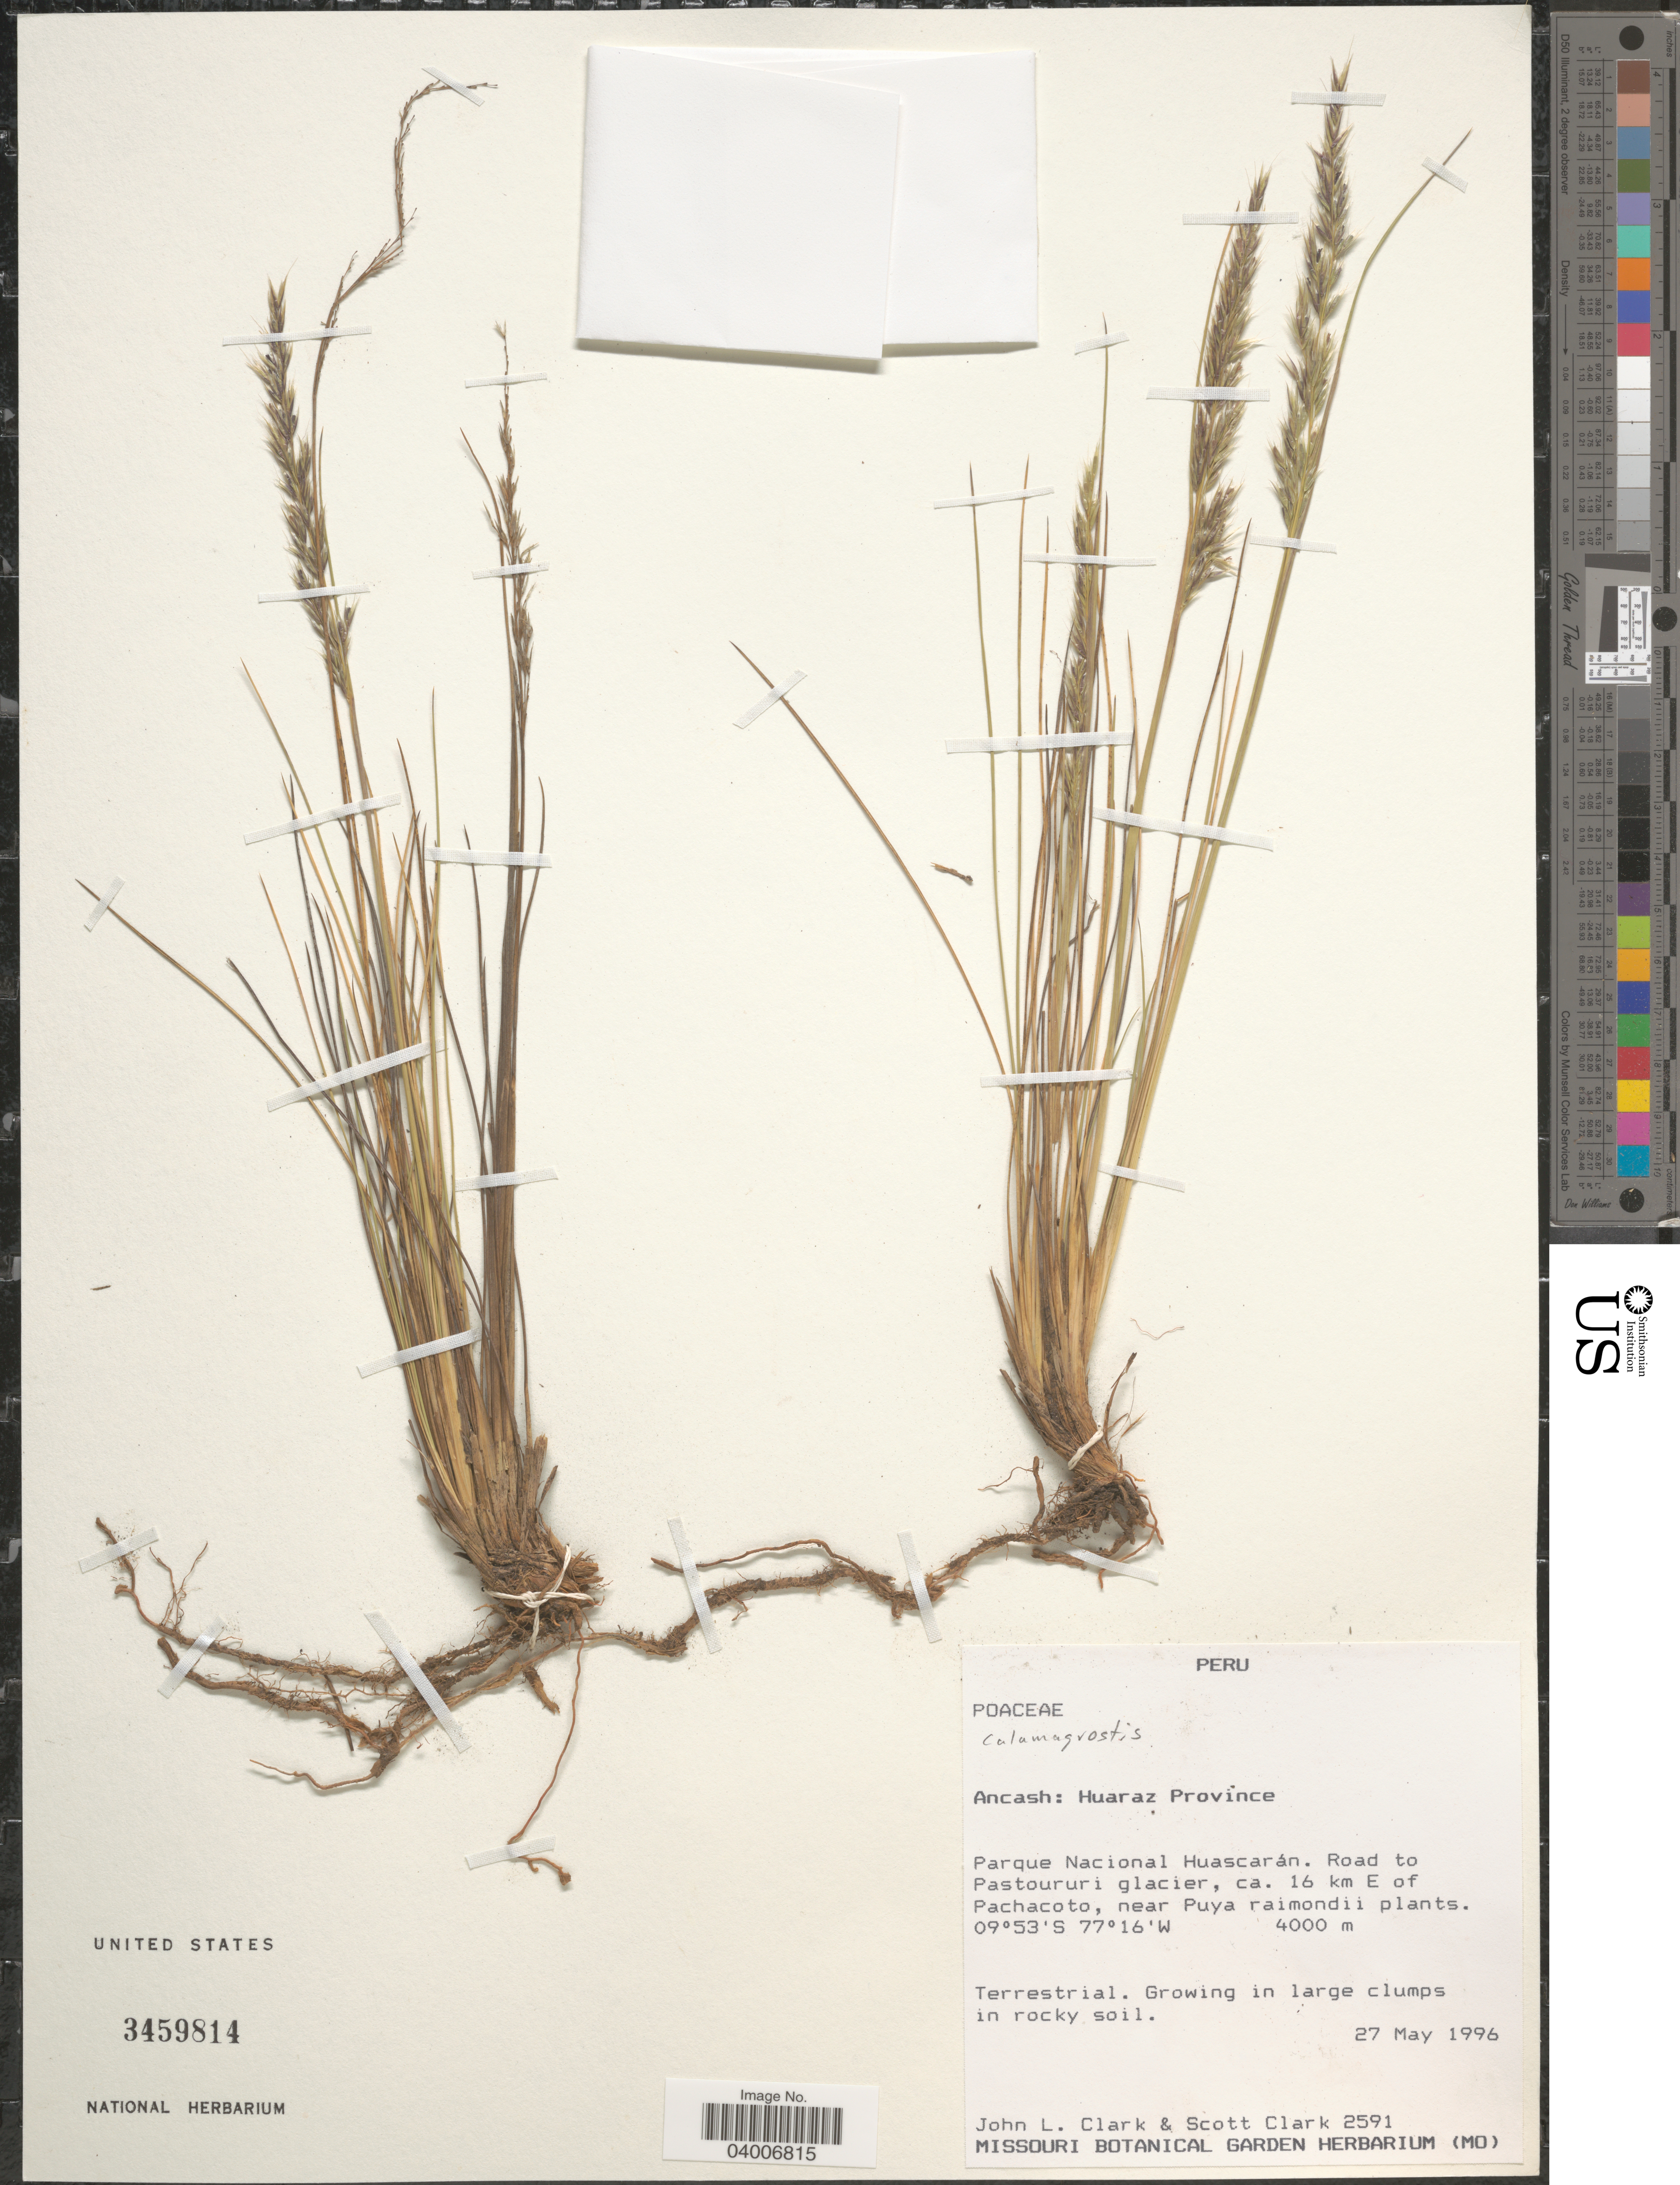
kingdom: Plantae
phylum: Tracheophyta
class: Liliopsida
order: Poales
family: Poaceae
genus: Cinnagrostis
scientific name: Cinnagrostis sp.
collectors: J. L. Clark & S. Clark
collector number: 2591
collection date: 1996-05-27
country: Peru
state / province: Ancash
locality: Huaraz Province. Parque Nacional Huascarán. Road to Pastoururi glacier, ca. 16 km E of Pachacoto, near Puya raimondii plants.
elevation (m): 4000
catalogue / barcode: US 3459814